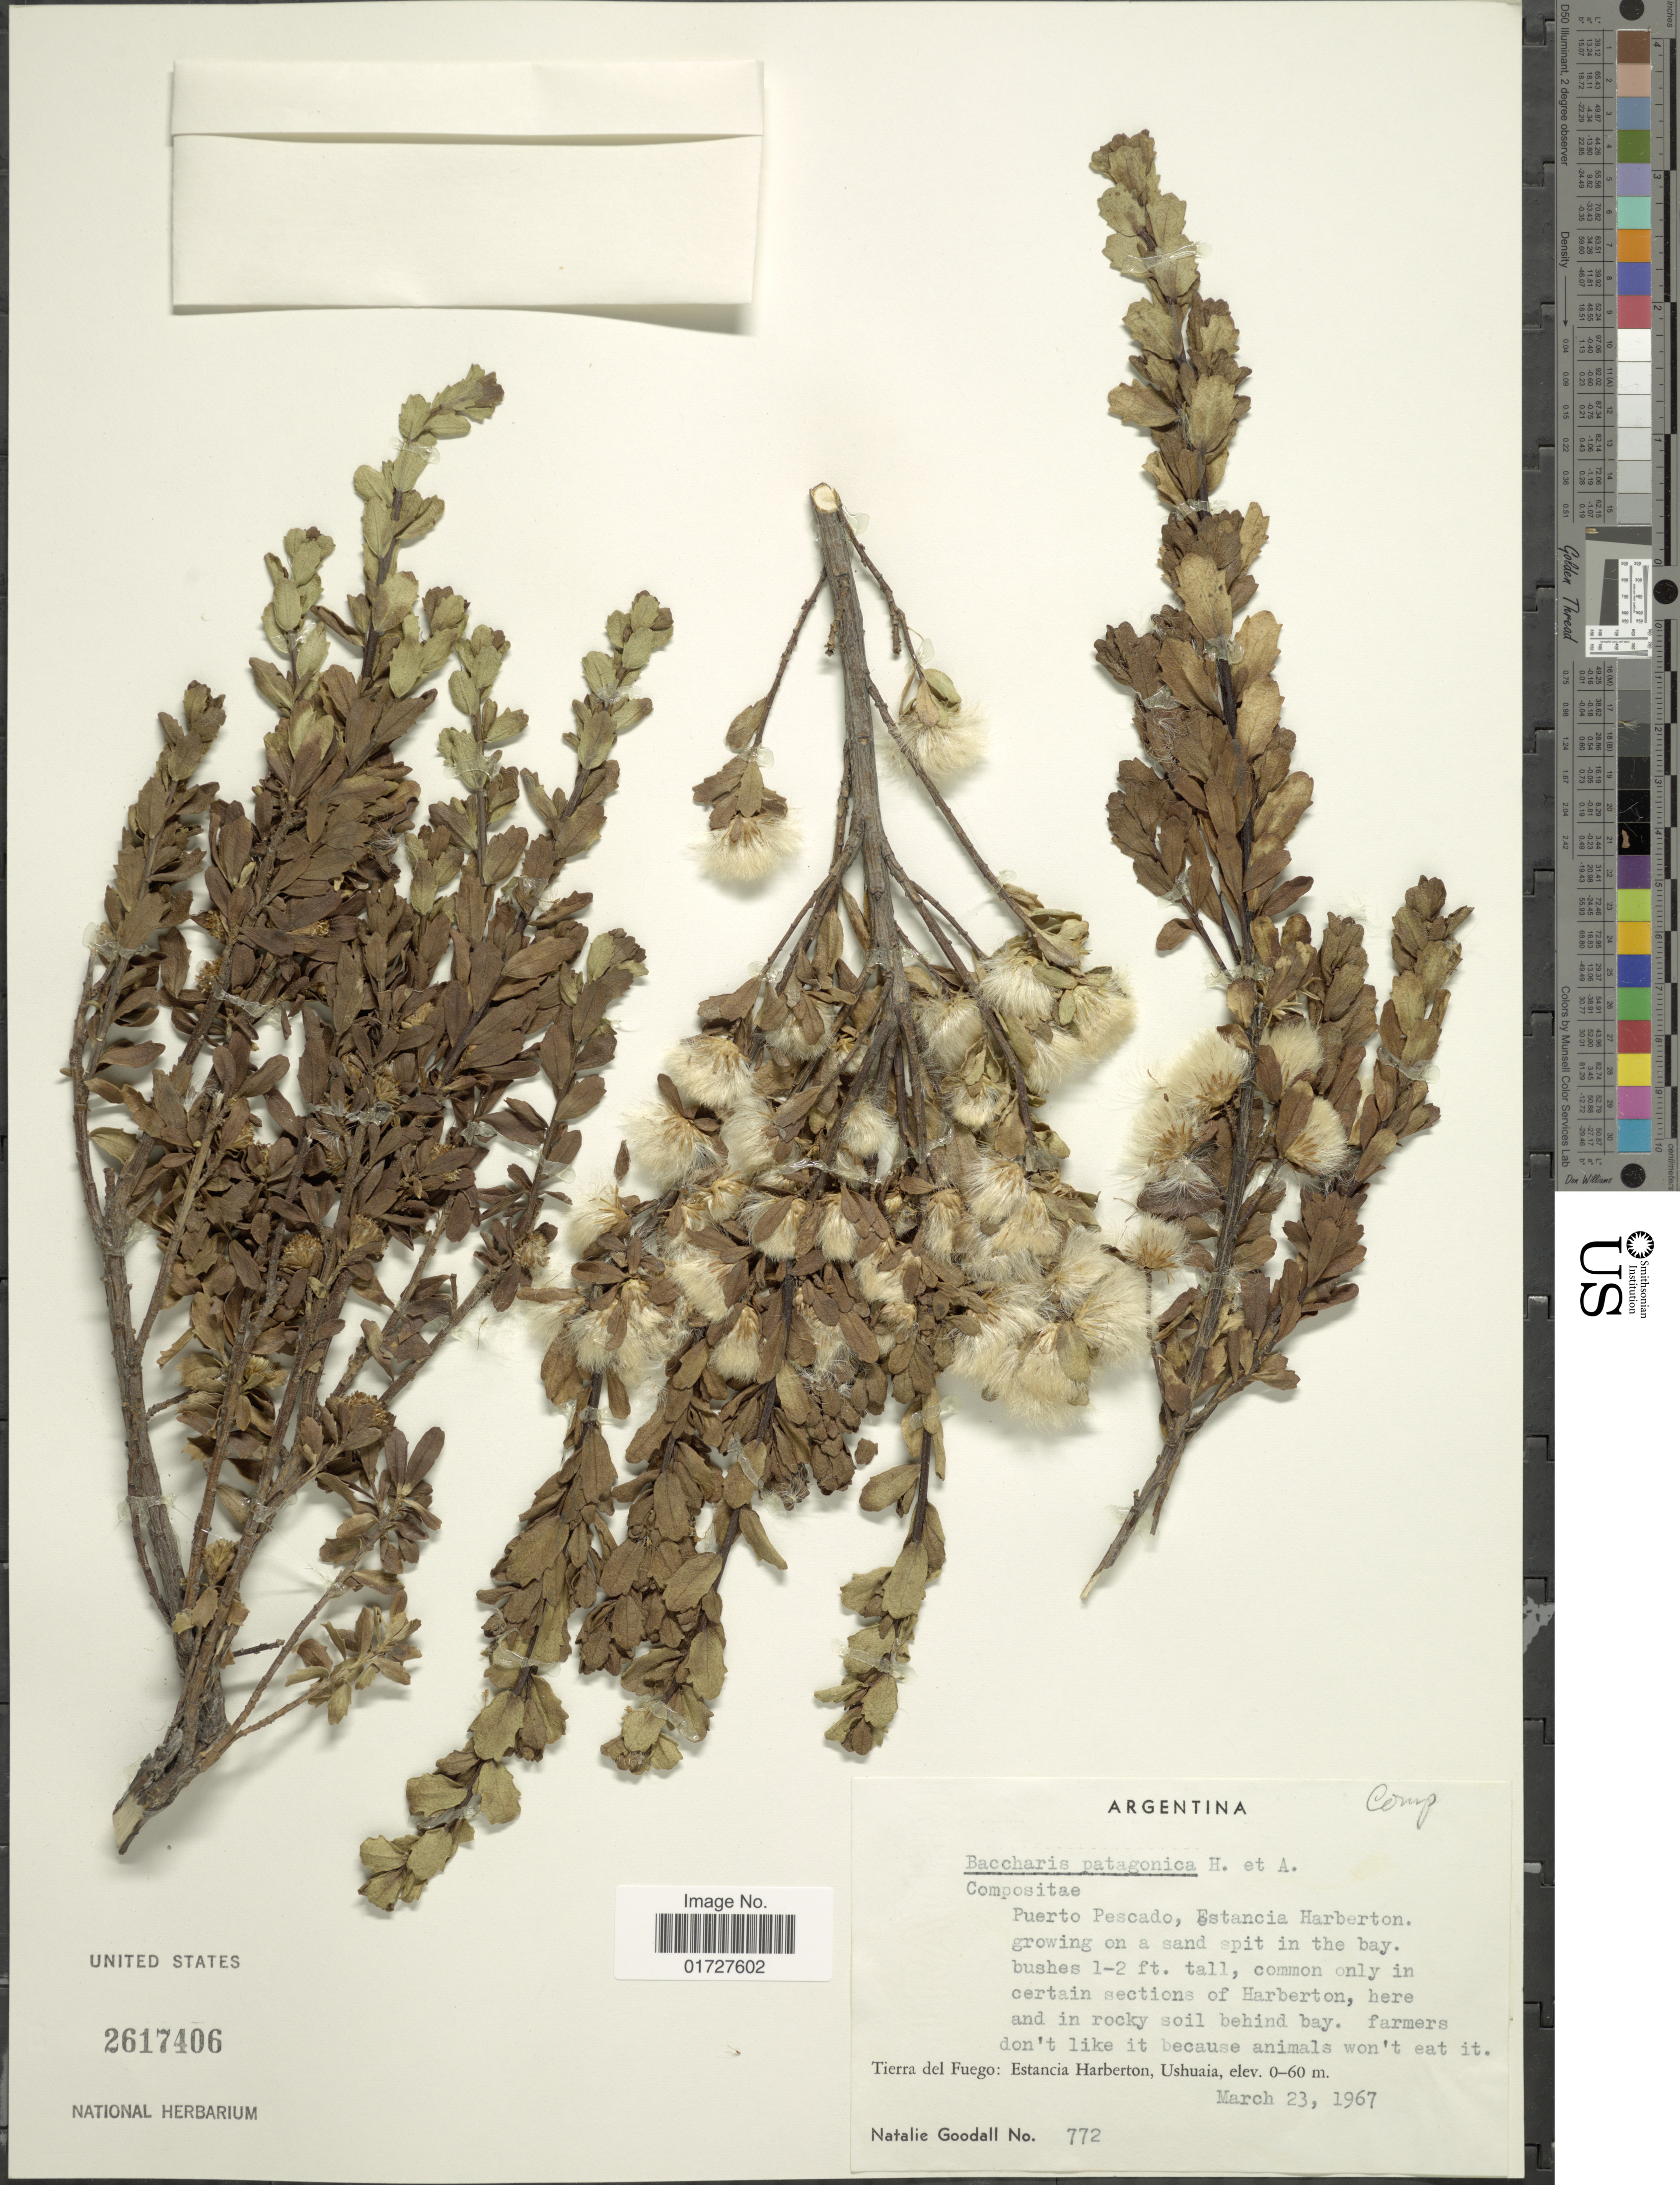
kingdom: Plantae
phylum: Tracheophyta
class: Magnoliopsida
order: Asterales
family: Asteraceae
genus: Baccharis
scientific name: Baccharis patagonica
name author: Hook. & Arn.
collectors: N. Goodall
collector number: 772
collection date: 1967-03-23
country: Argentina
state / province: Tierra del Fuego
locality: Estancia Harberton, Ushuaia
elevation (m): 0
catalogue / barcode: US 2617406